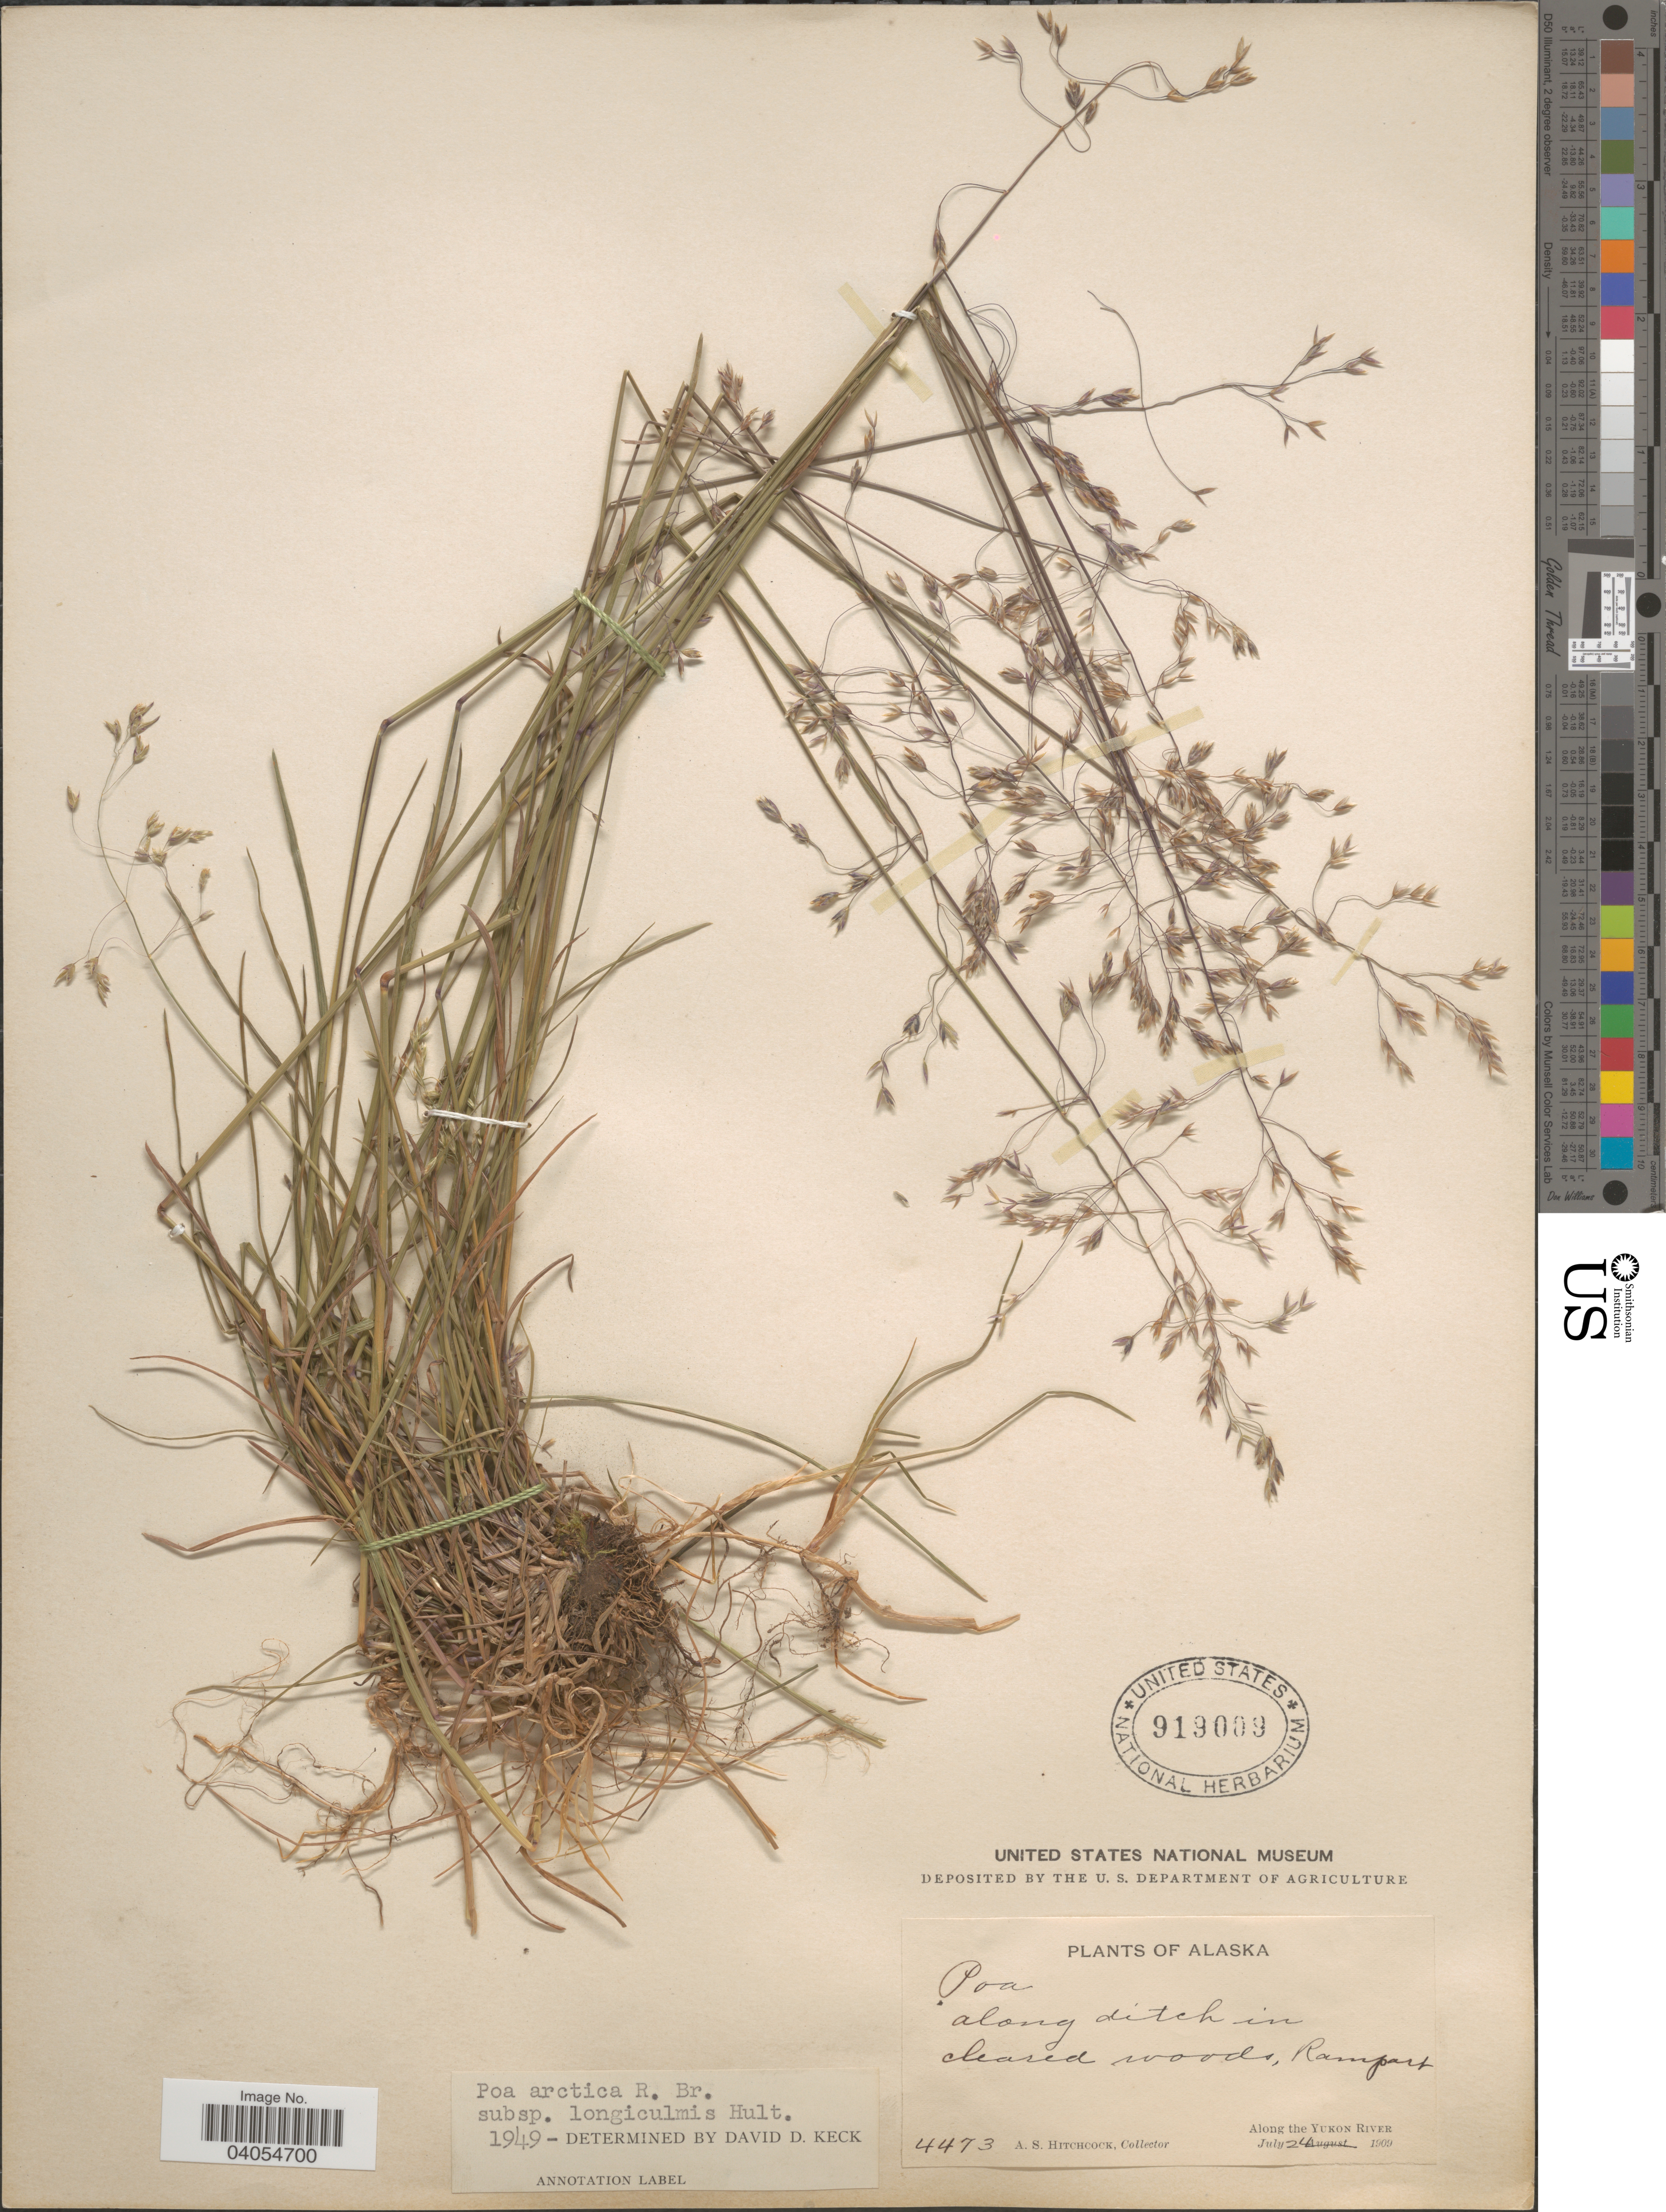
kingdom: Plantae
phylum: Tracheophyta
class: Liliopsida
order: Poales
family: Poaceae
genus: Poa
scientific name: Poa arctica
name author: R. Br.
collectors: A. S. Hitchcock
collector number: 4473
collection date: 1909-07-24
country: United States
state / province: Alaska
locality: Along ditch in cleared woods, Rampart. Along the Yukon River.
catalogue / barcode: US 919009